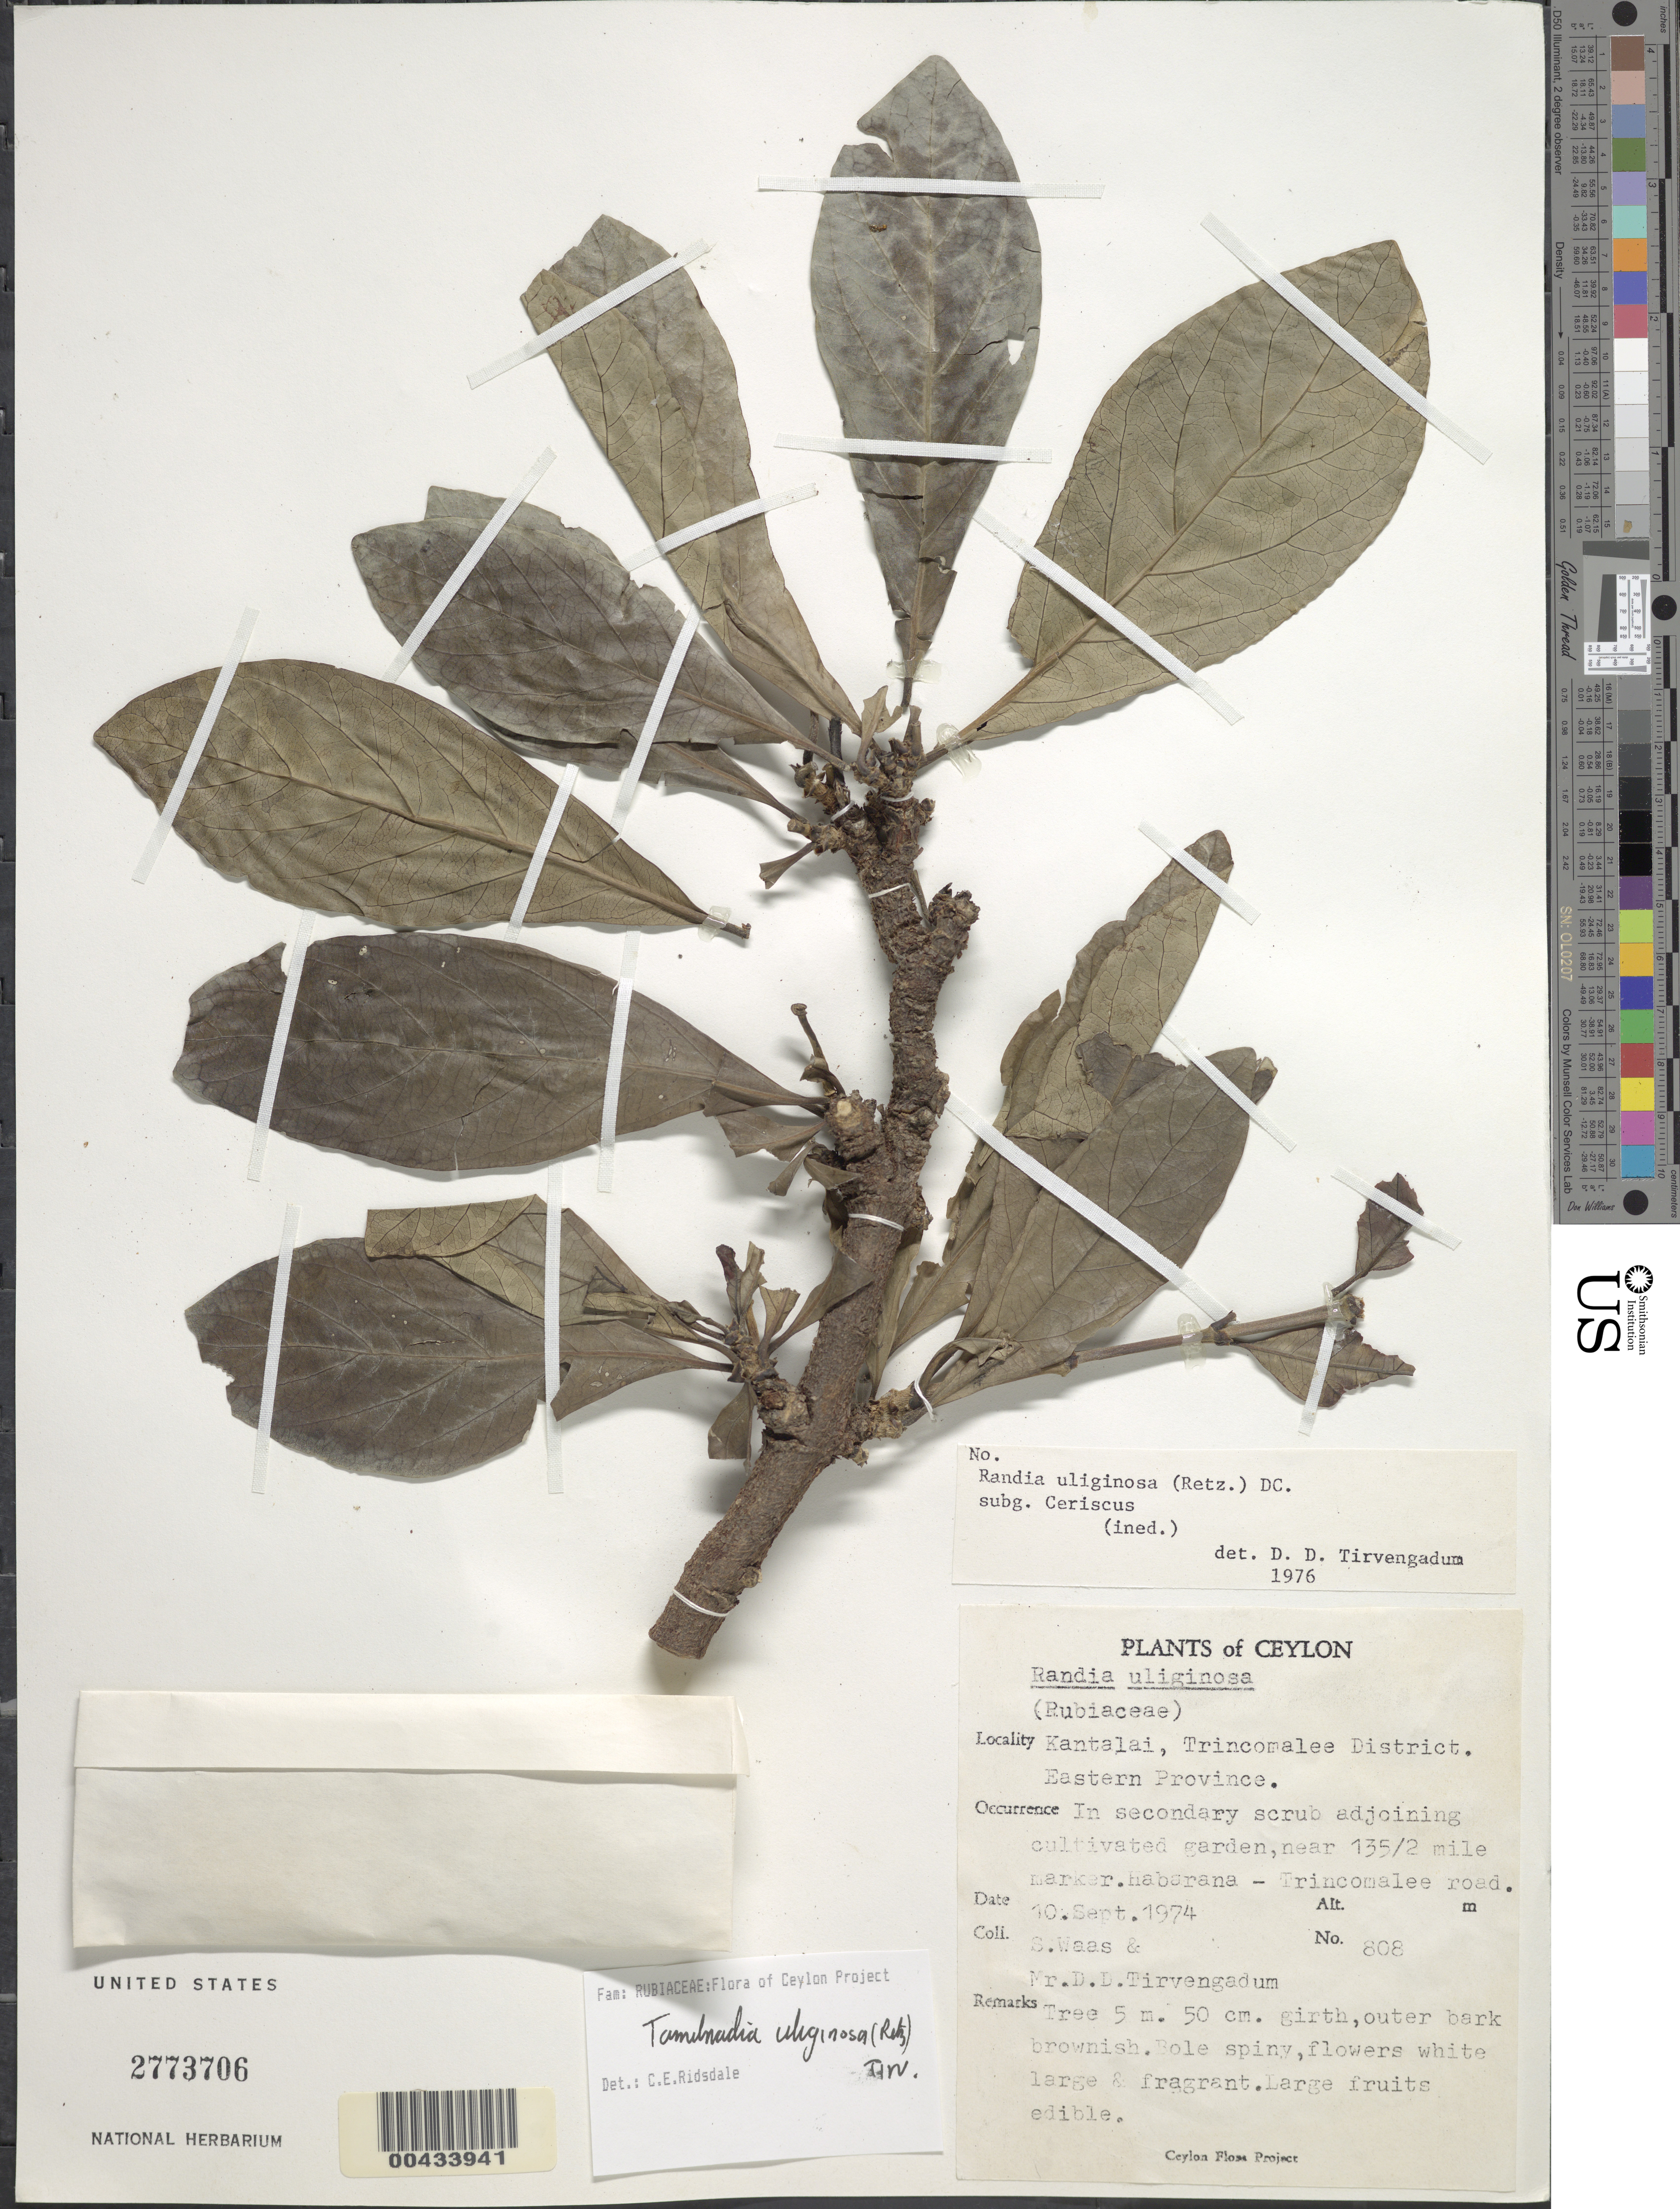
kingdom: Plantae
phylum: Tracheophyta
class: Magnoliopsida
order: Gentianales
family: Rubiaceae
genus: Tamilnadia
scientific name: Tamilnadia uliginosa (Retz.) Tirvengadum comb. nov.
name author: (Retz.) Tirveng.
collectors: D. Tirvengadum & S. Waas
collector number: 808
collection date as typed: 10 Sep 1974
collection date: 1974-09-10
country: Sri Lanka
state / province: Eastern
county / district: Trincomalee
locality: Kantalai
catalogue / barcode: US 2773706